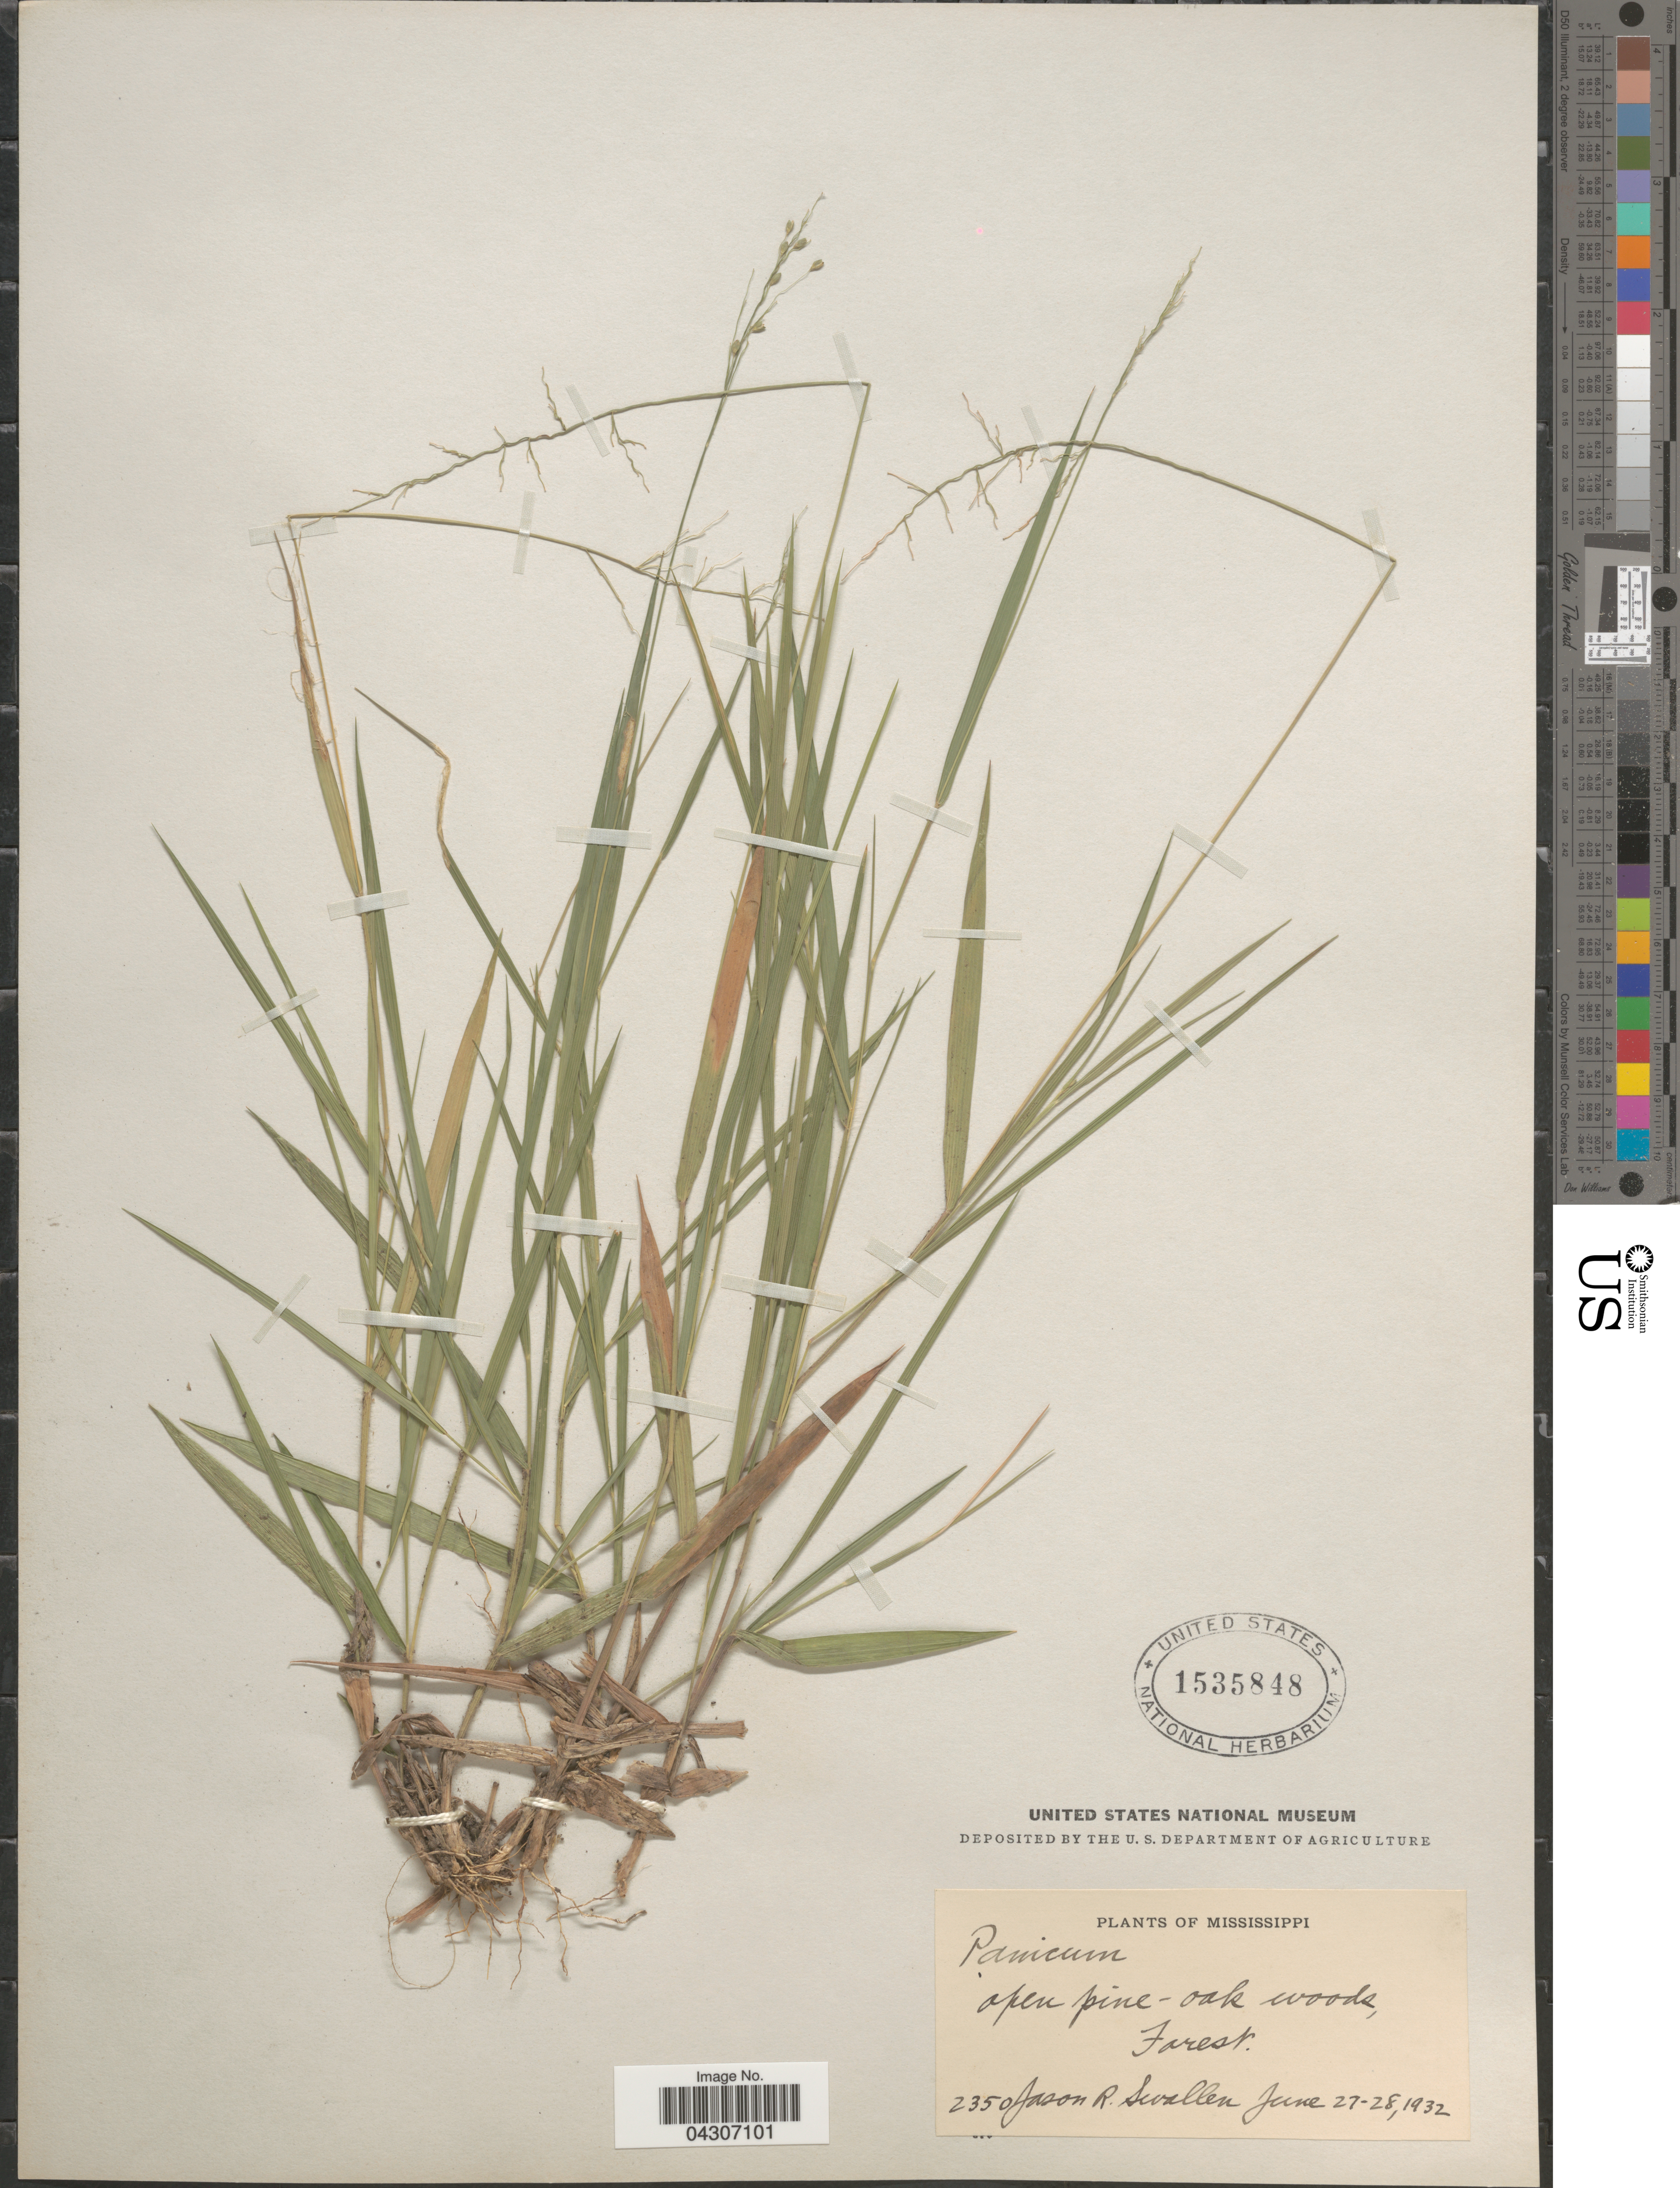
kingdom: Plantae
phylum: Tracheophyta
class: Liliopsida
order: Poales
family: Poaceae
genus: Dichanthelium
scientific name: Dichanthelium aciculare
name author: (Desv. ex Poir.) Gould & C.A. Clark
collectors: J. R. Swallen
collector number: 2350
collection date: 1932-06-27/1932-06-28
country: United States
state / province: Mississippi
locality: Open pine-oak woods, Forest.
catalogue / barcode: US 1535848